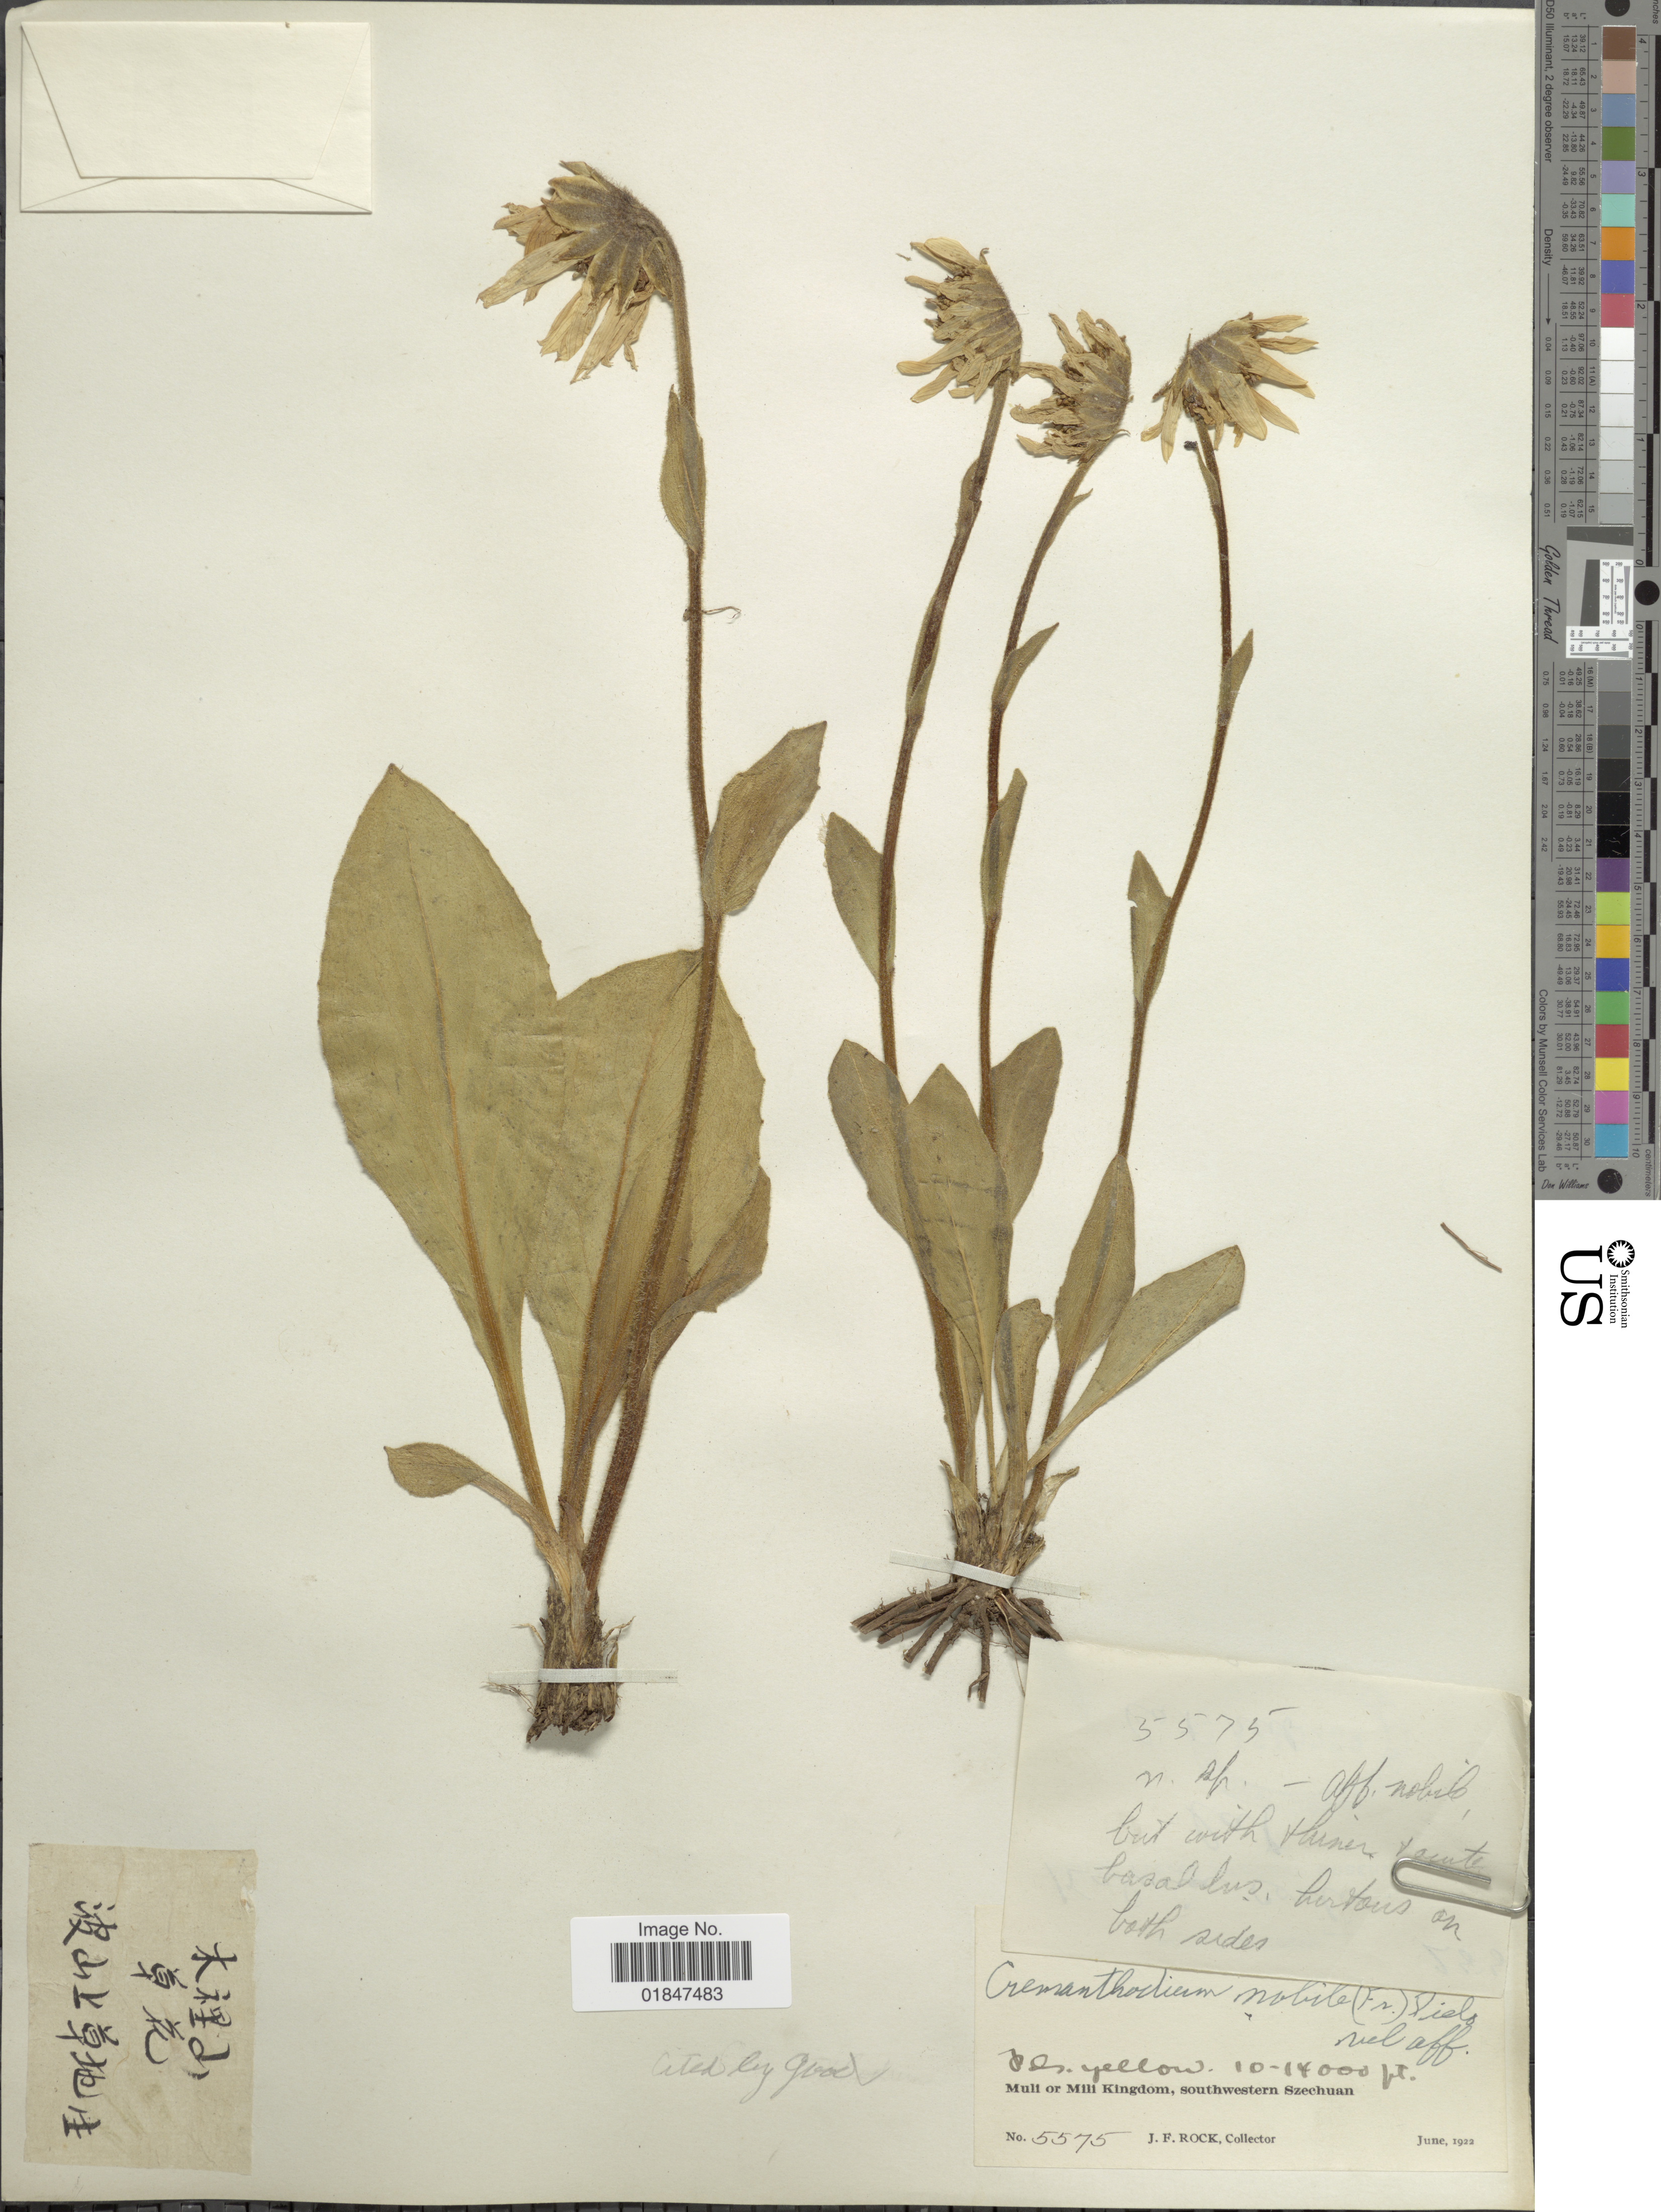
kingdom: Plantae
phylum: Tracheophyta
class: Magnoliopsida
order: Asterales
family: Asteraceae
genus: Cremanthodium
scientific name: Cremanthodium nobile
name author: (Franch.) Diels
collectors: J. Rock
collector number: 5575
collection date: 1922-06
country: China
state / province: Sichuan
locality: Muli or Mili Kingdom, Southwestern Szechuan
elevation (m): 3048